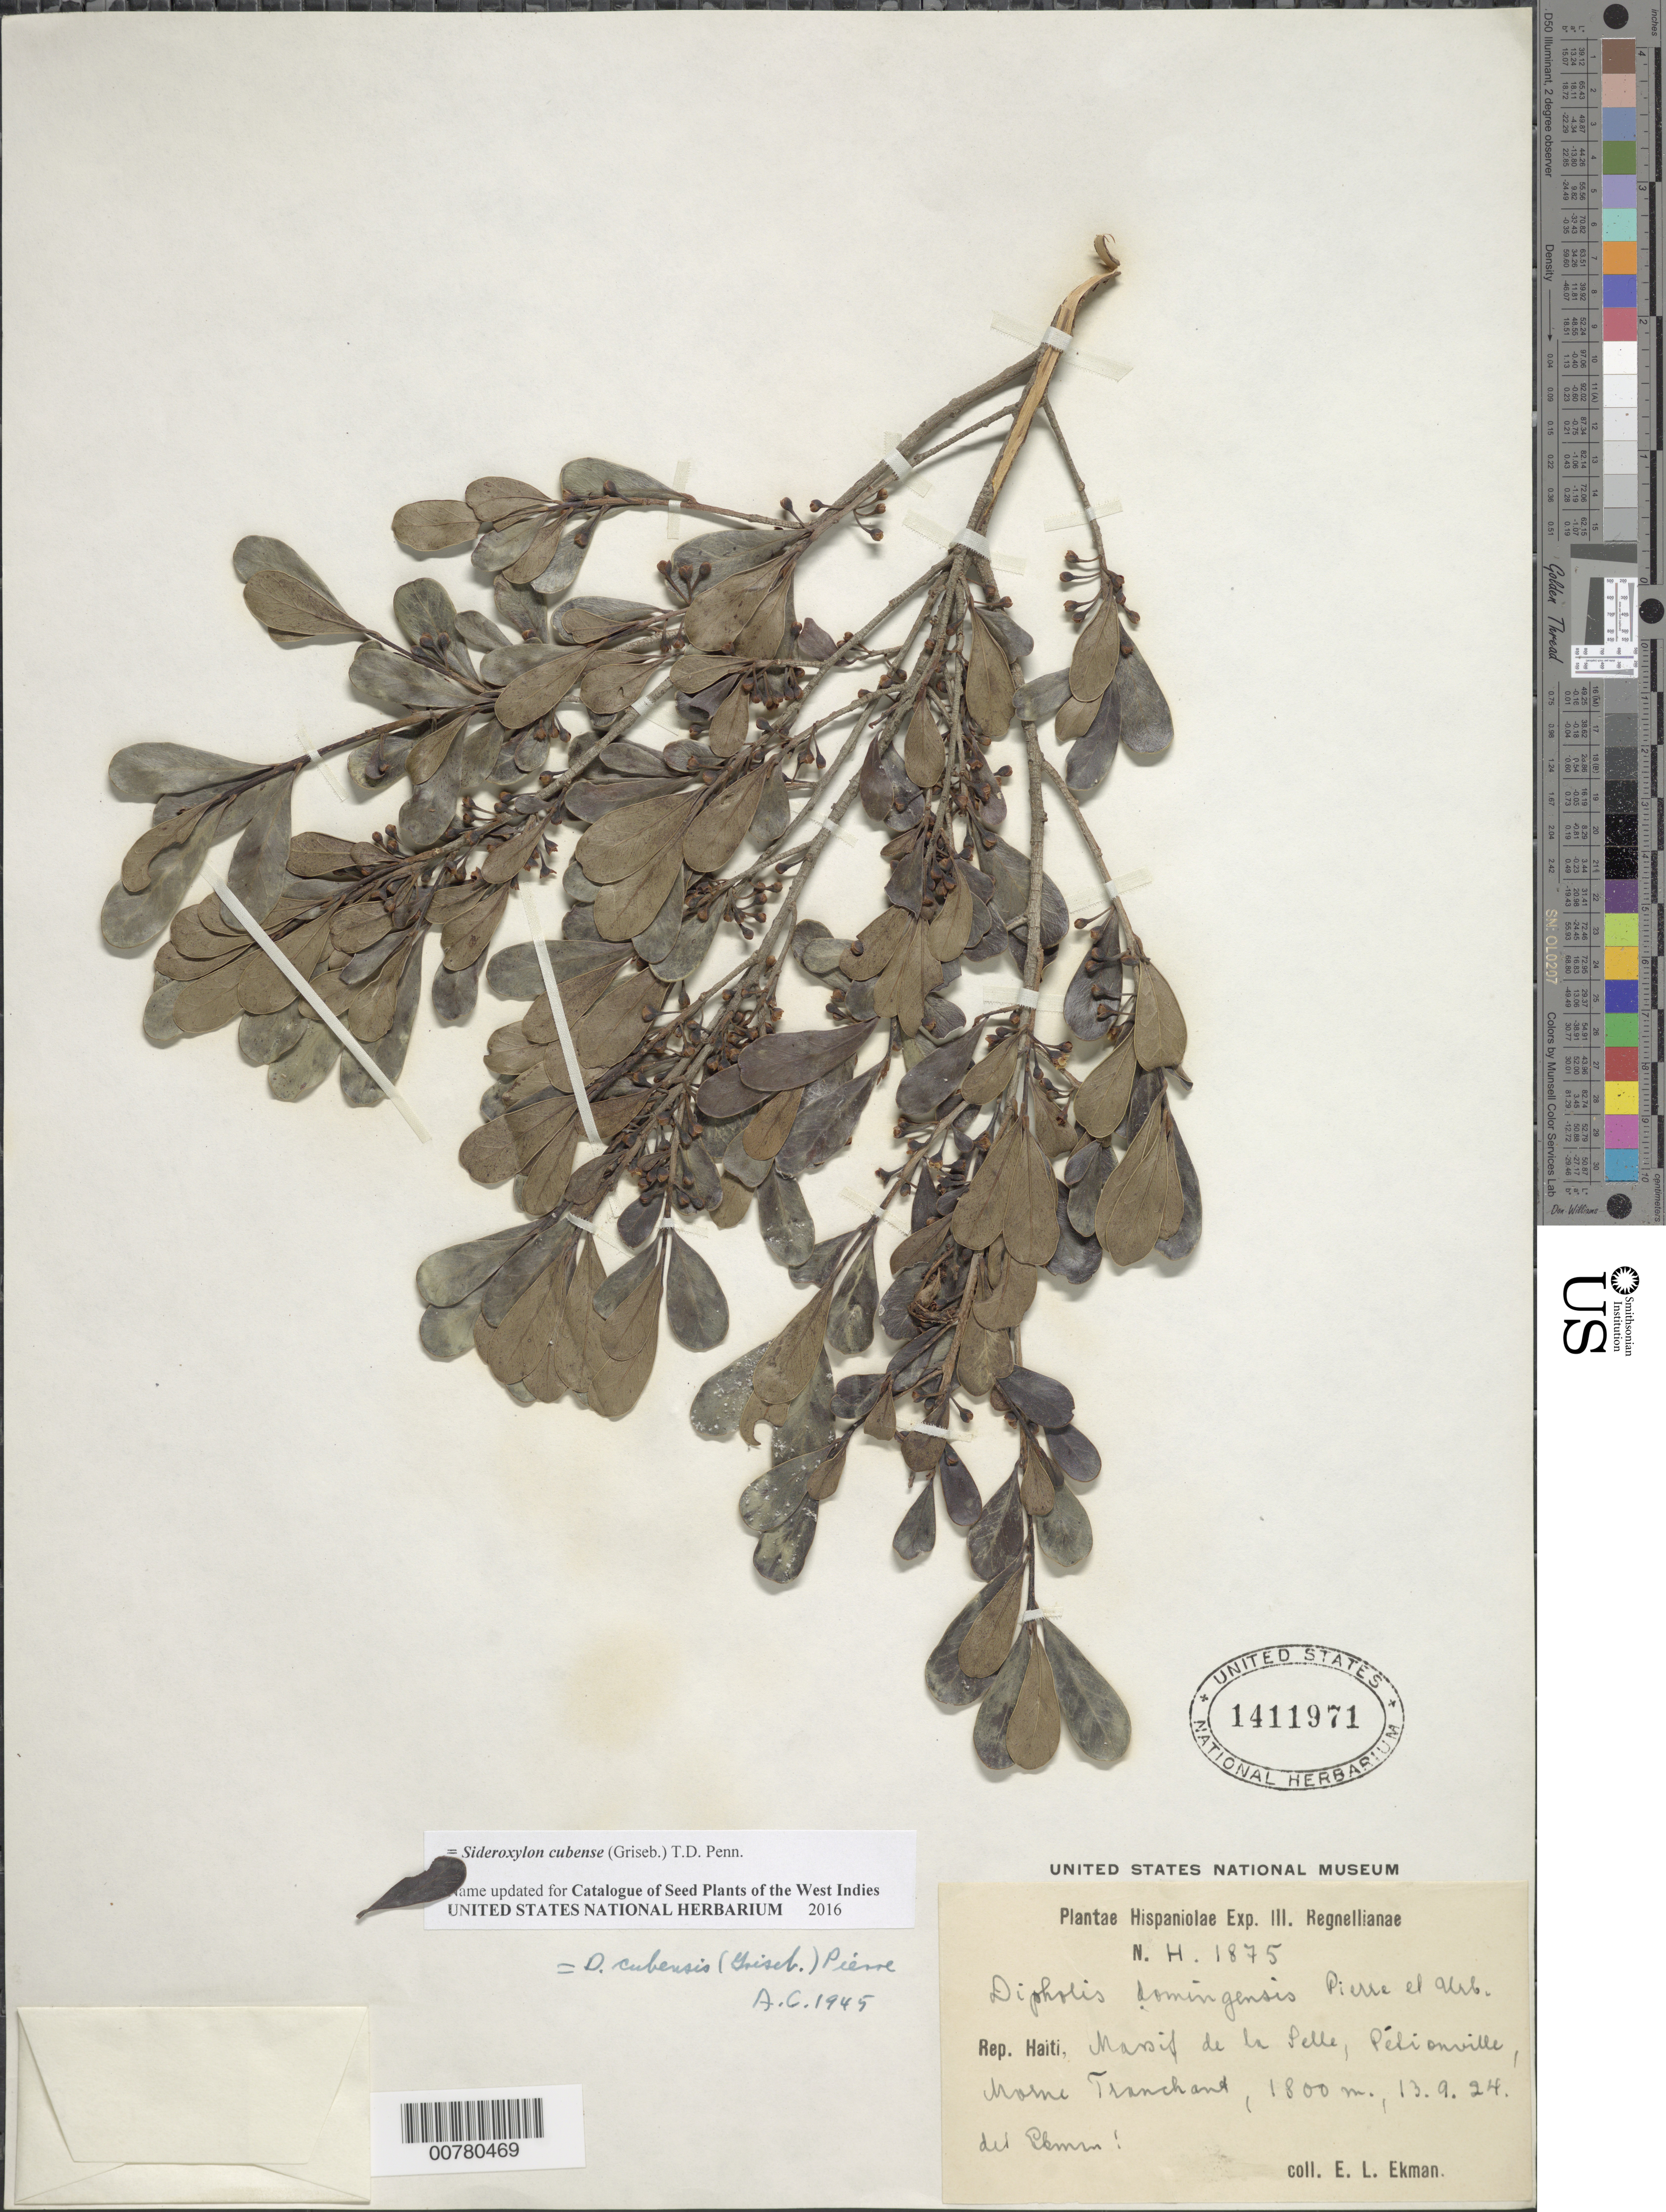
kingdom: Plantae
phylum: Tracheophyta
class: Magnoliopsida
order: Ericales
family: Sapotaceae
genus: Sideroxylon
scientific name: Sideroxylon cubense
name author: (Griseb.) T.D. Penn.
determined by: Cronquist, A. J.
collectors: E. L. Ekman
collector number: H 1875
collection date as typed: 13 Sep 1924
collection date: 1924-09-13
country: Haiti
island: Hispaniola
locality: Massif de la Selle, Pétionville, Morne Tranchant.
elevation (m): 1800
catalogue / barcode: US 1411971